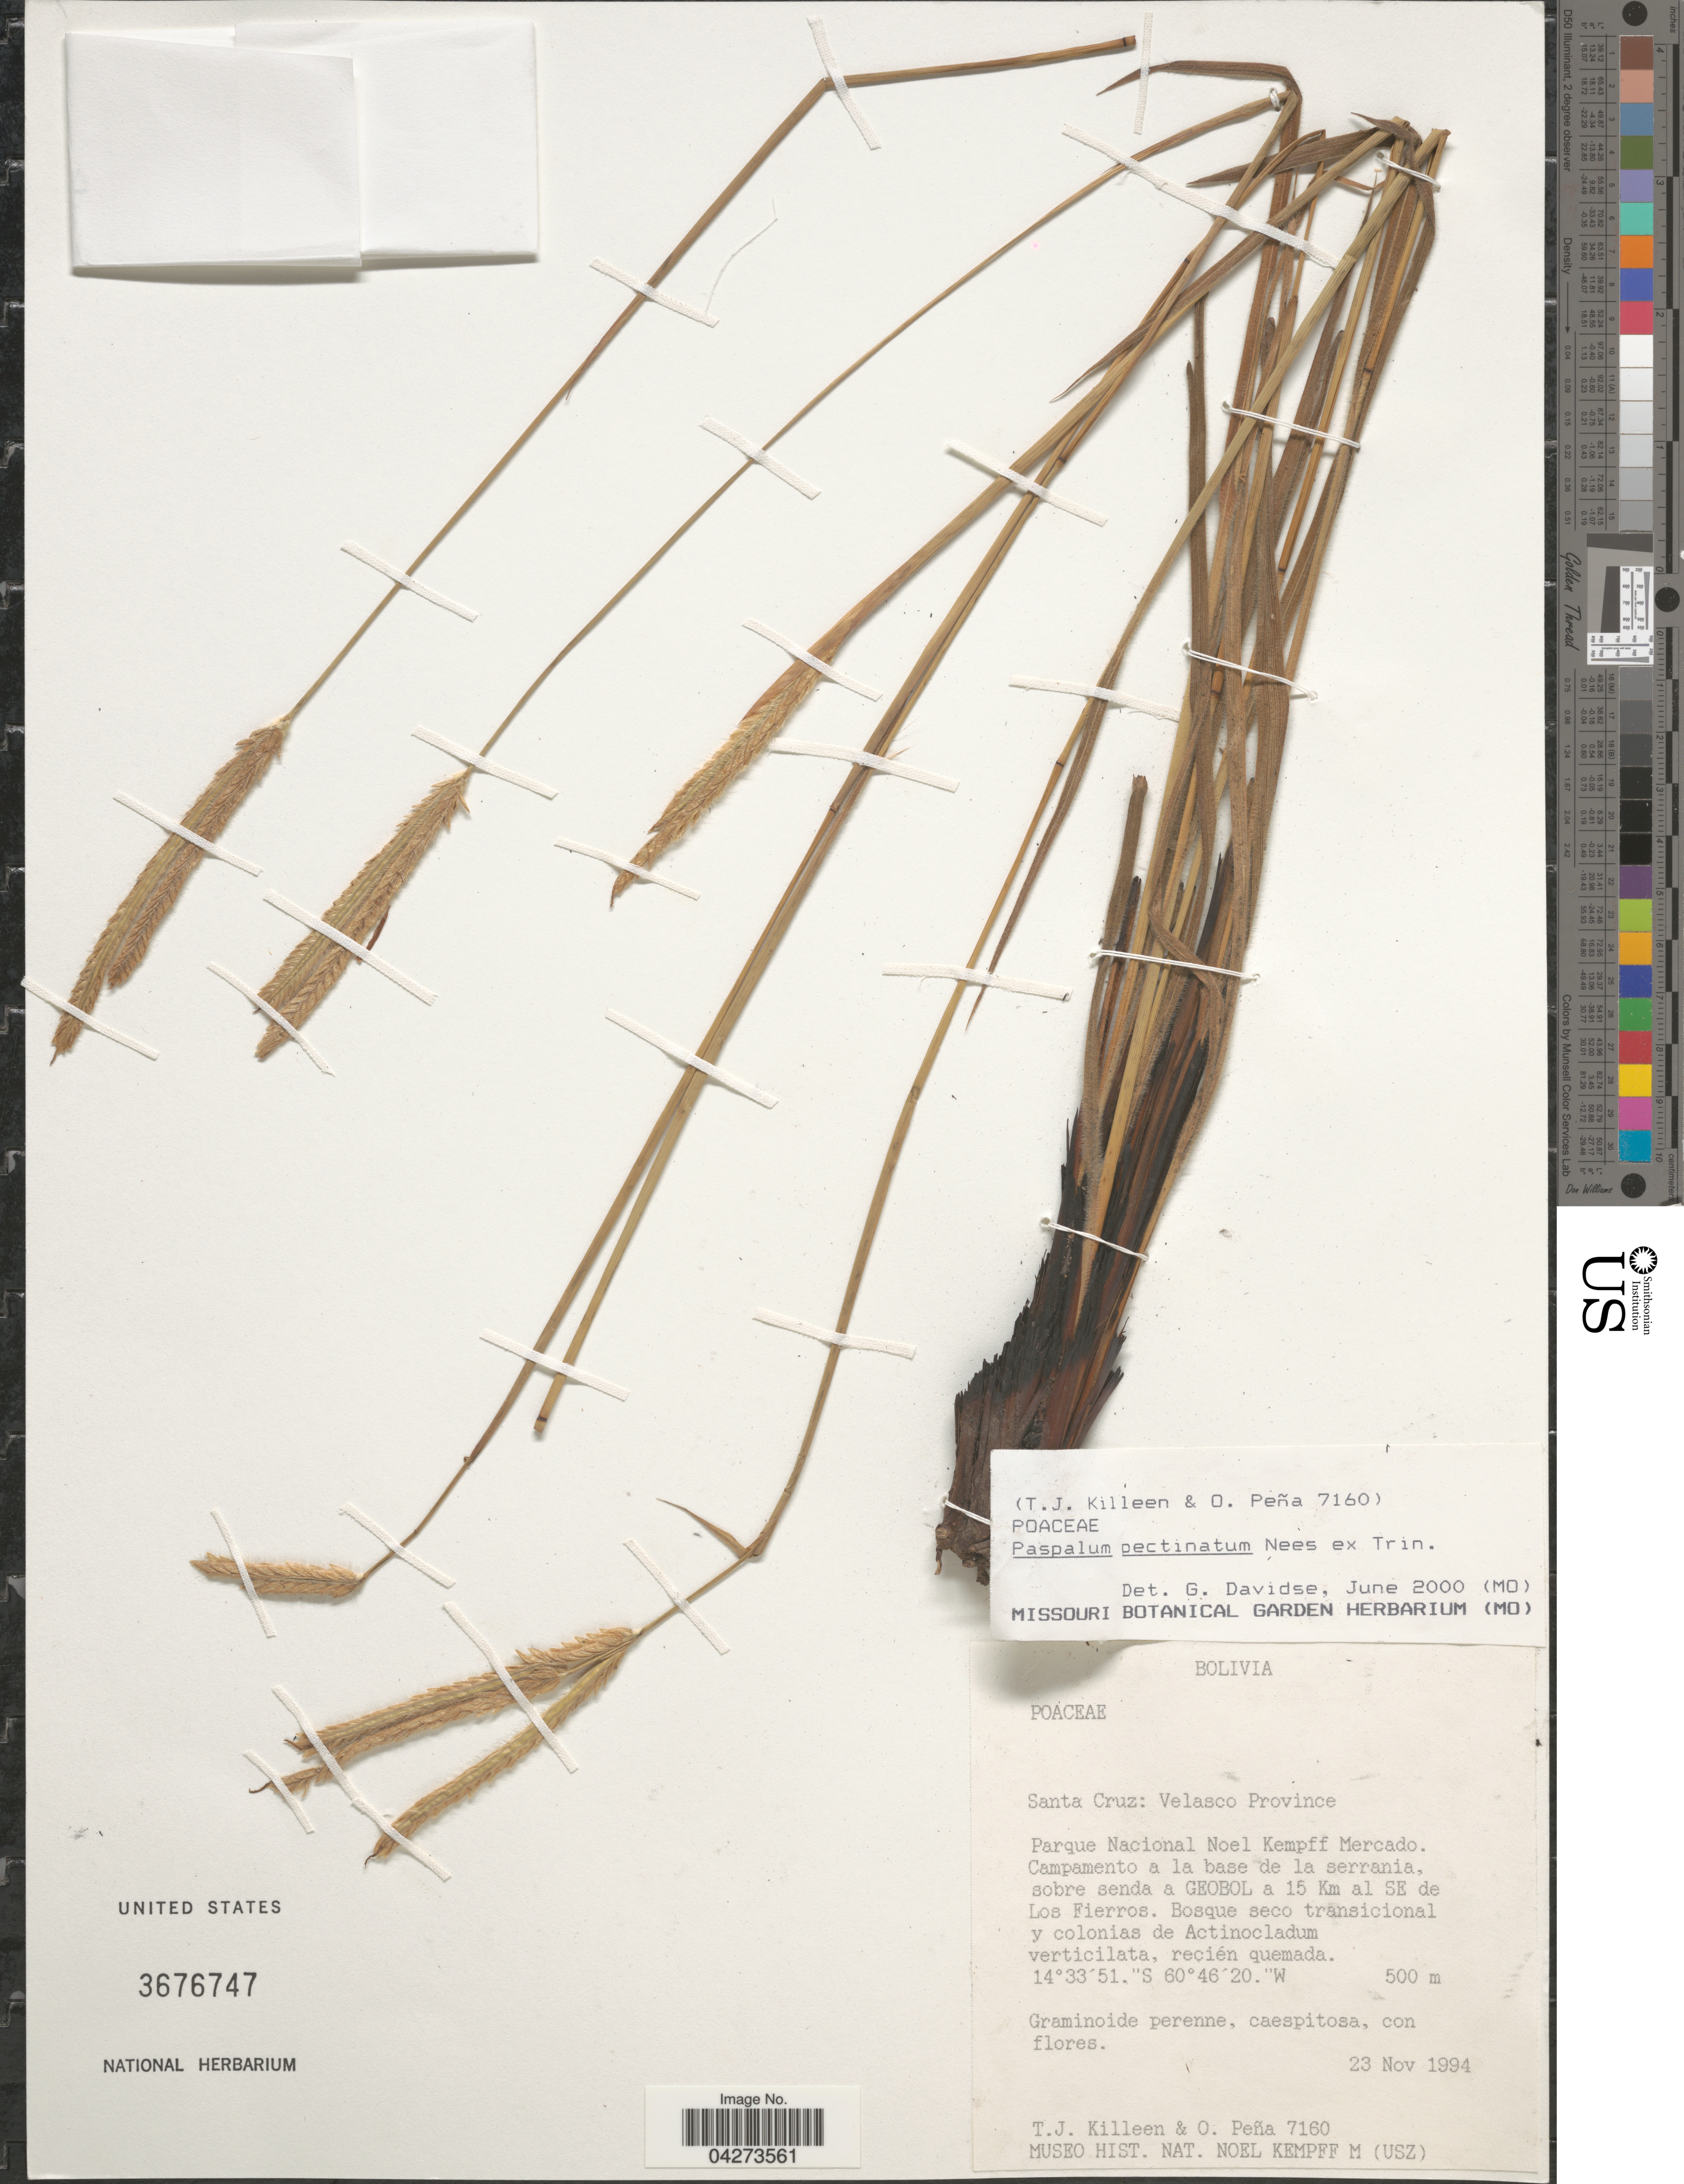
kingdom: Plantae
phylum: Tracheophyta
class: Liliopsida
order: Poales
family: Poaceae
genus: Paspalum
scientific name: Paspalum pectinatum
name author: Nees ex Trin.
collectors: T. J. Killeen & O. Peña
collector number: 7160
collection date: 1994-11-23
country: Bolivia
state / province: Santa Cruz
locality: Velasco Province. Parque Nacional Noel Kempff Mercado. Campamento a la base de la serrania, sobre senda a GEOBOL a 15 Km al SE de Los Fierros.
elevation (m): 500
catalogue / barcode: US 3676747